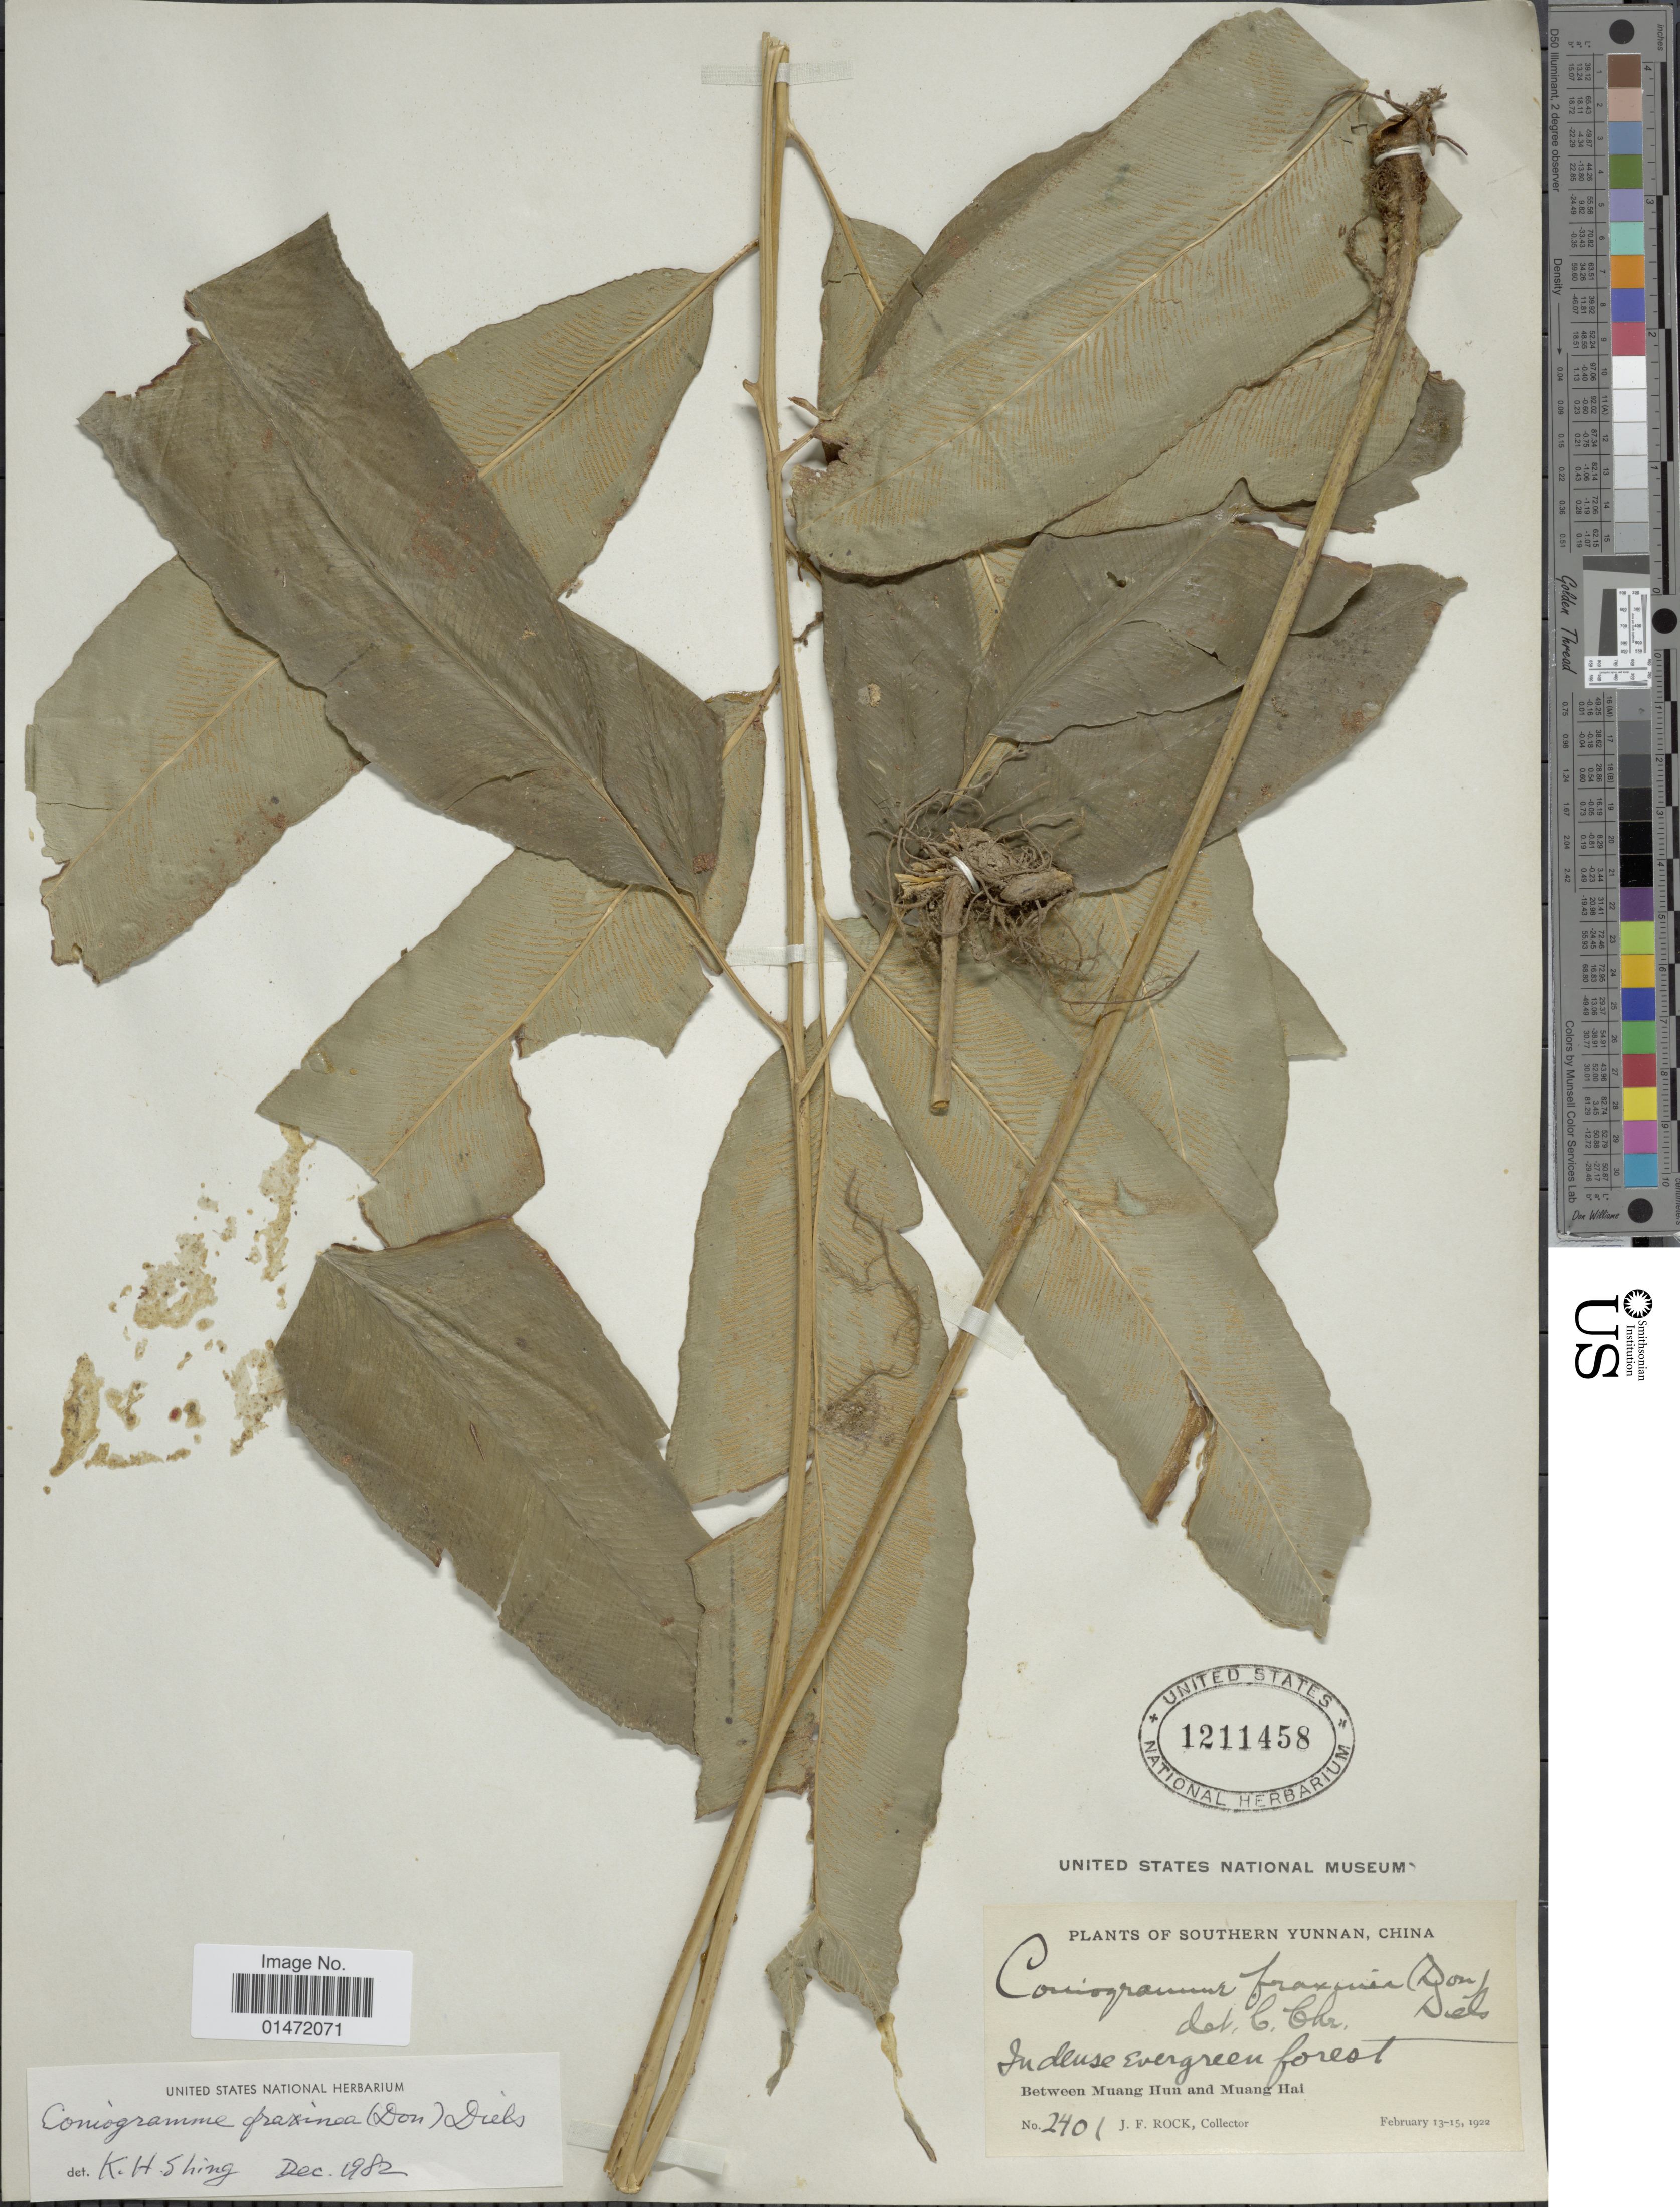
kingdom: Plantae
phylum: Tracheophyta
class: Polypodiopsida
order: Polypodiales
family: Pteridaceae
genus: Coniogramme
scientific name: Coniogramme fraxinea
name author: (D. Don) Diels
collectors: J. Rock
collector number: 2401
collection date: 1922-02-13/1922-02-15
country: China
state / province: Yunnan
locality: Southern Yunnan. Between Muang Hun and Muang Hai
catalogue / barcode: US 1211458